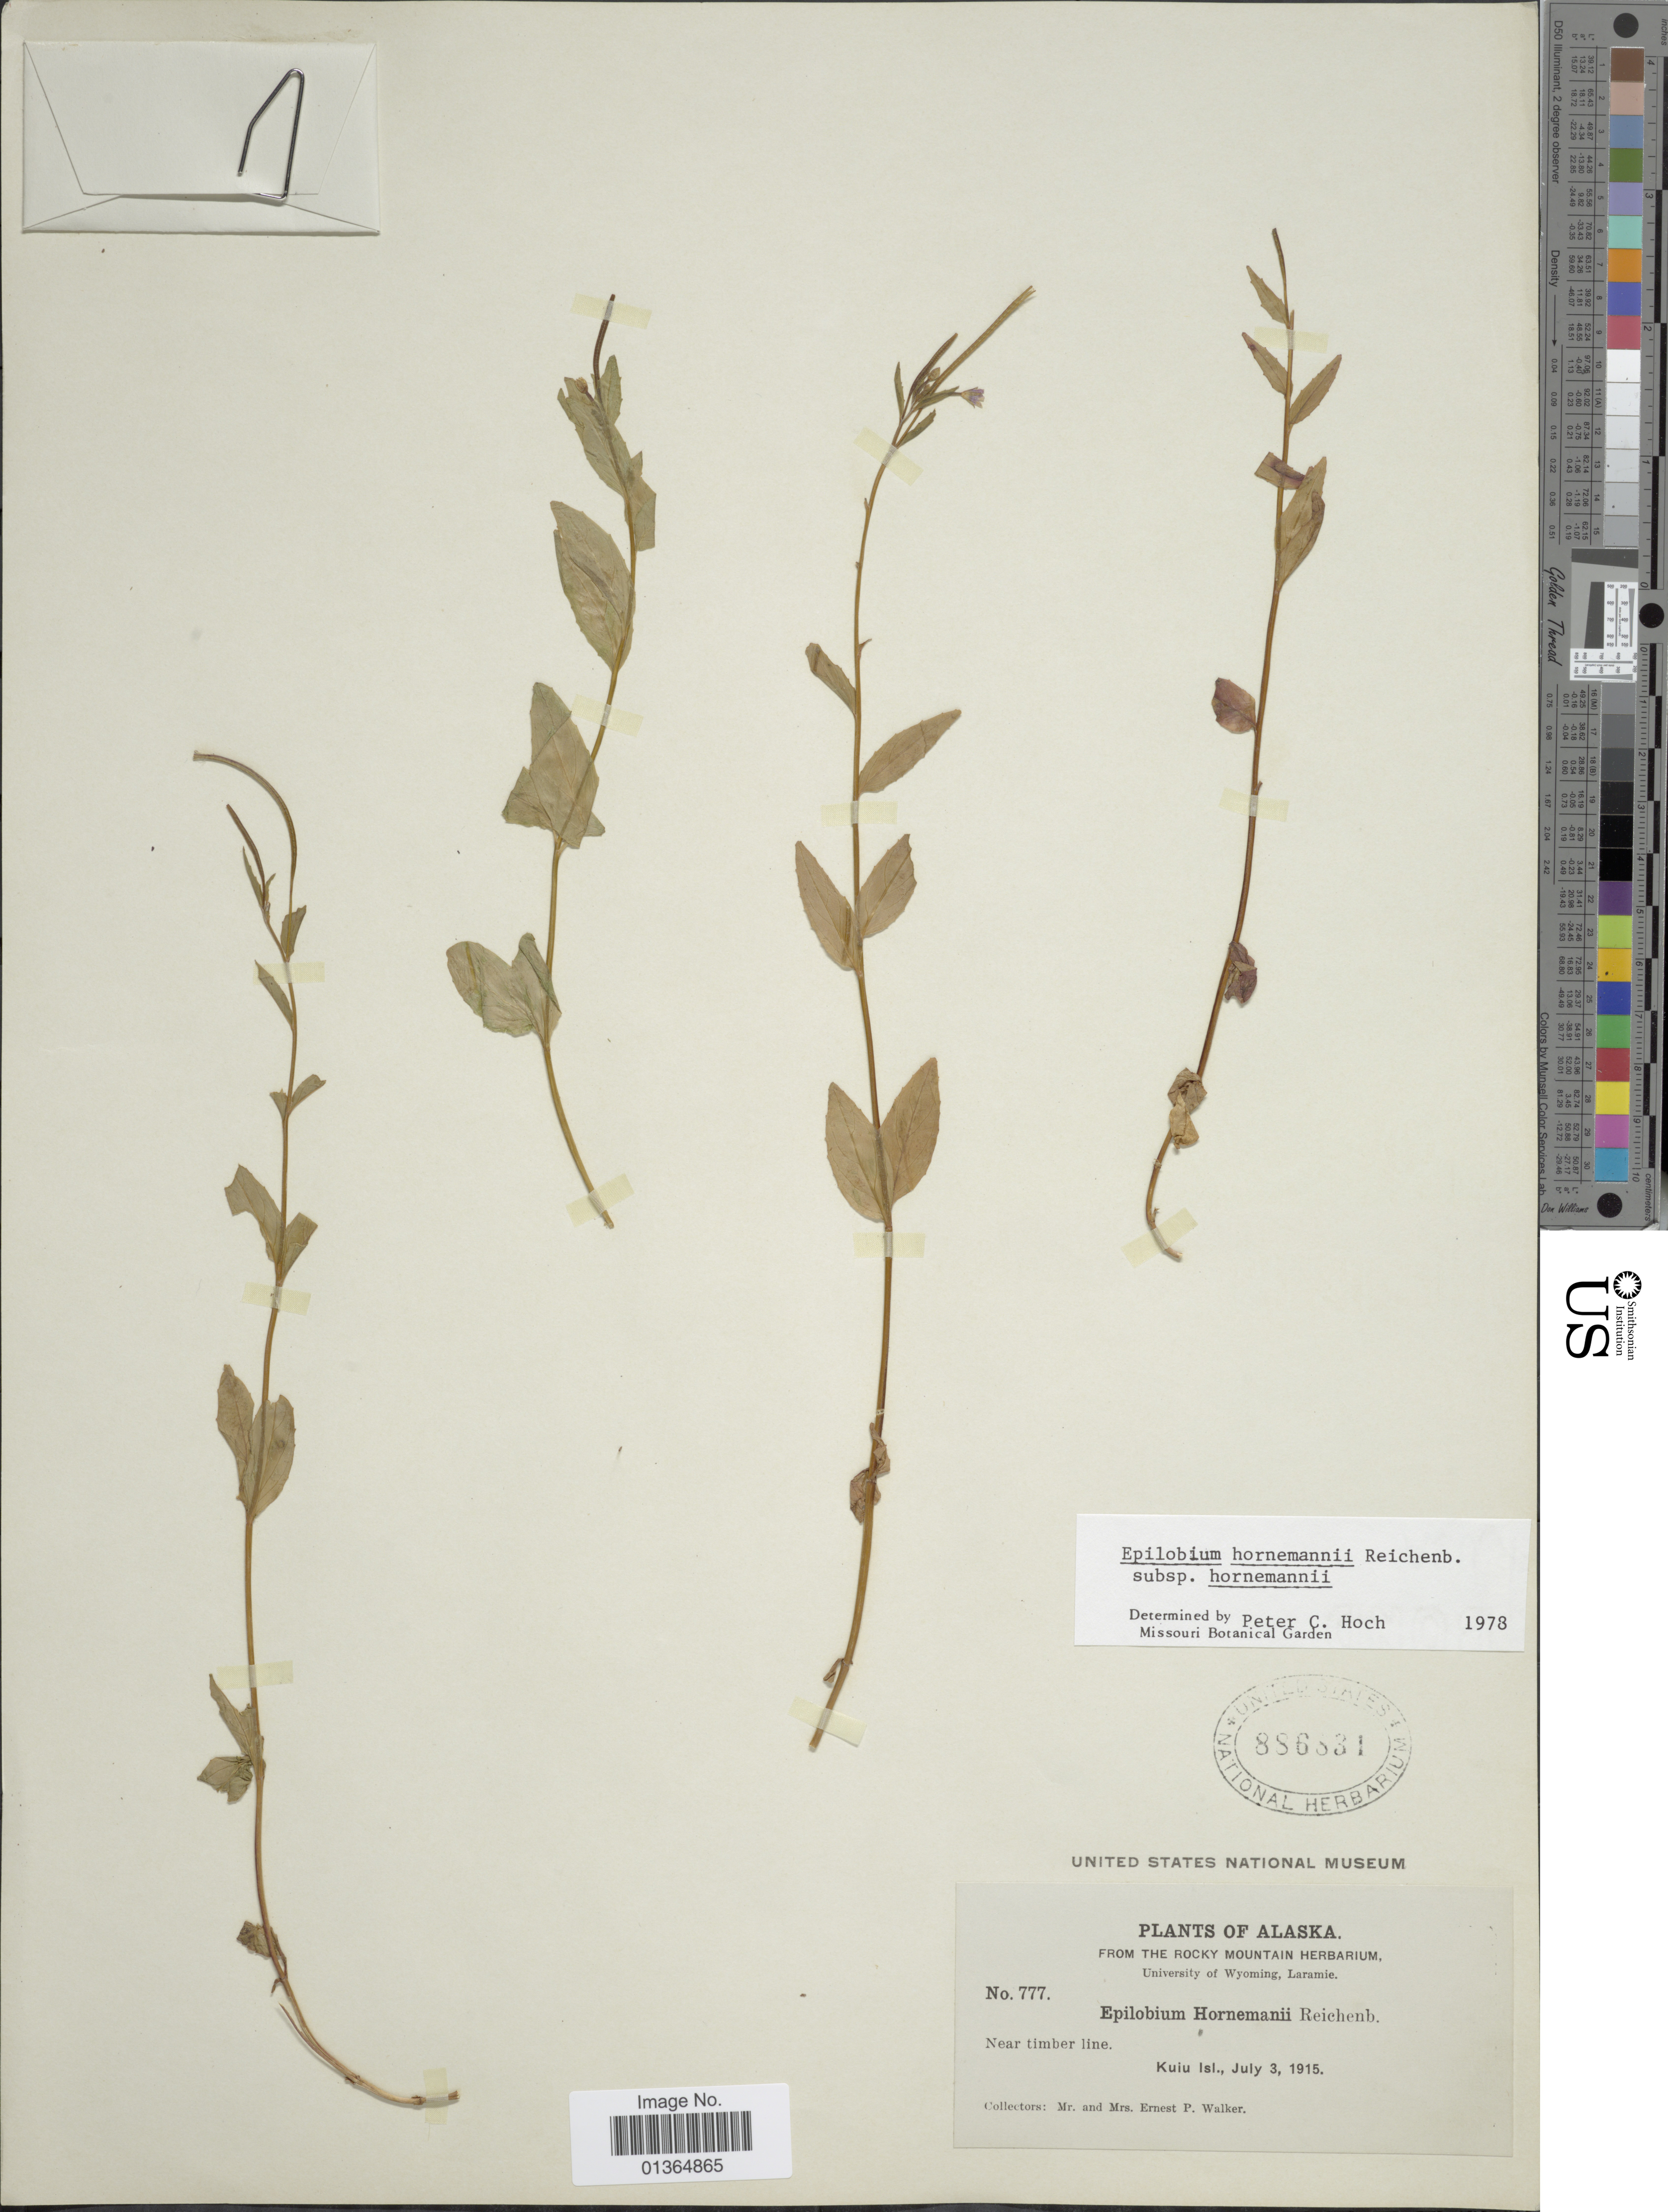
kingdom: Plantae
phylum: Tracheophyta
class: Magnoliopsida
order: Myrtales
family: Onagraceae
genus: Epilobium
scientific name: Epilobium hornemannii subsp. hornemannii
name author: Rchb.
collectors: E. P. Walker & E. Walker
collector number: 777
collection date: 1915-07-03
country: United States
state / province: Alaska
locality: Kuiu Isl.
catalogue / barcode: US 886831